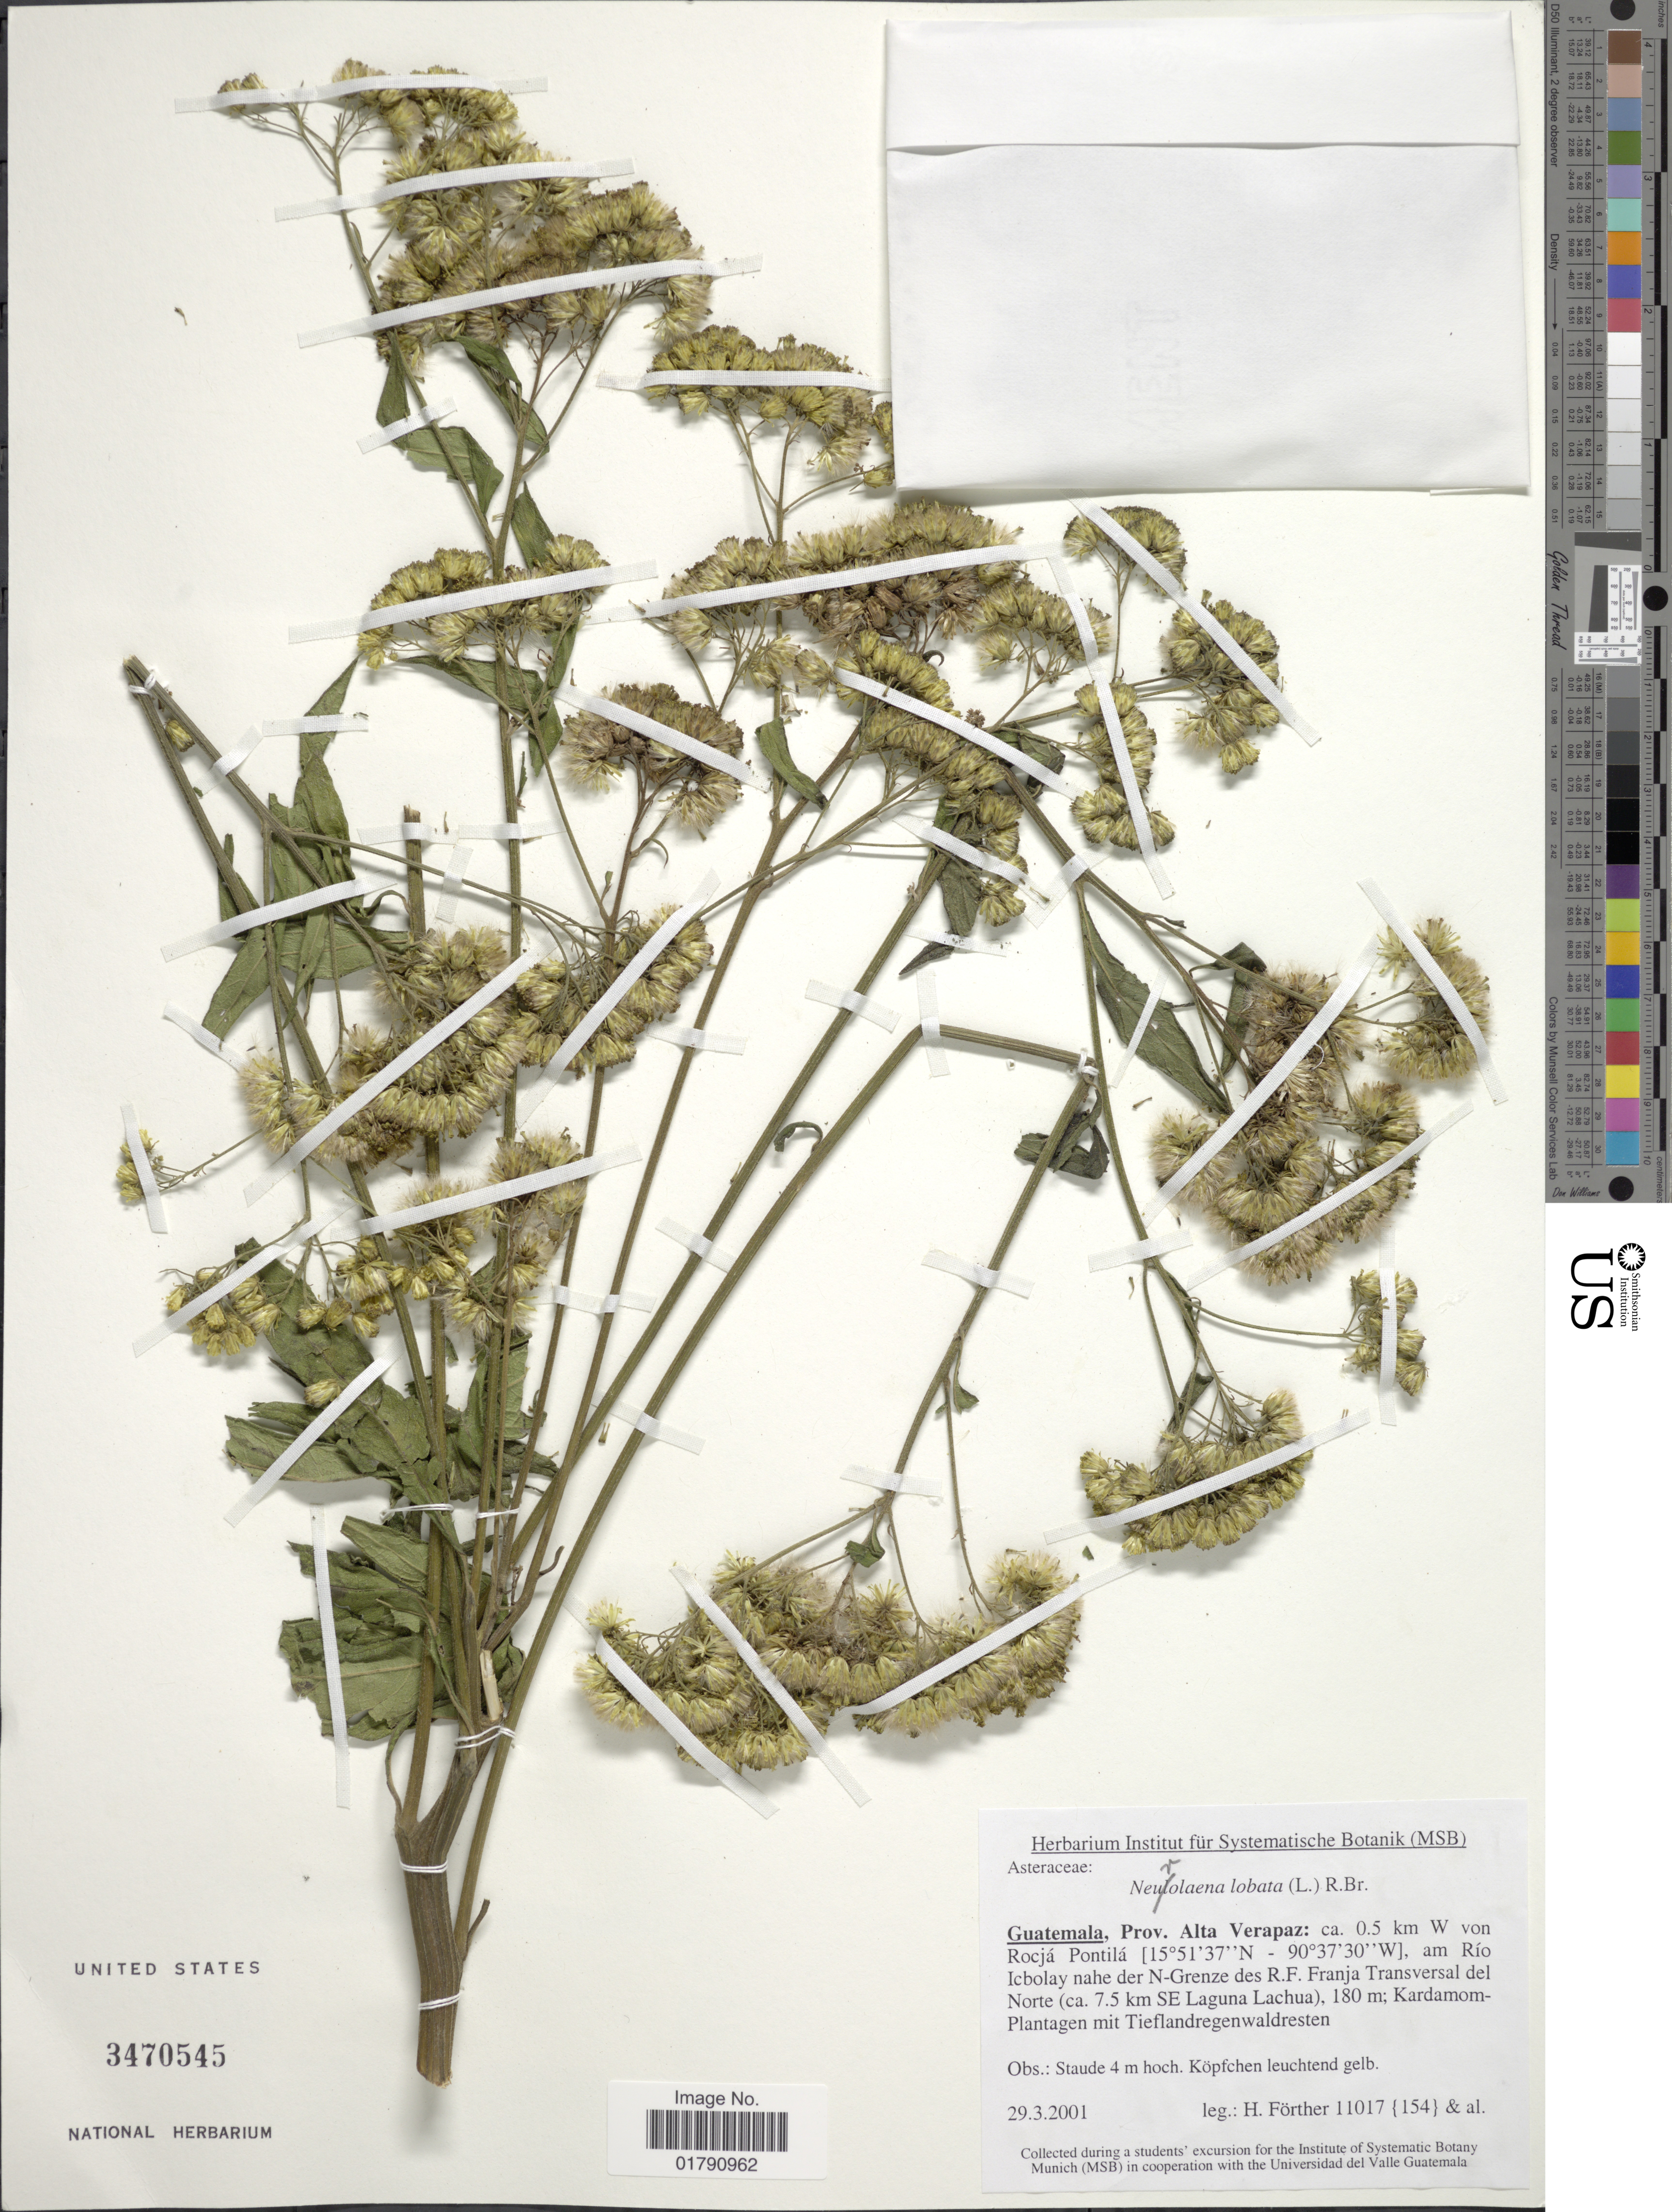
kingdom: Plantae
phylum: Tracheophyta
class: Magnoliopsida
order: Asterales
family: Asteraceae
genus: Neurolaena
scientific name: Neurolaena lobata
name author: (L.) R. Br. ex Cass.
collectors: H. Förther & et al.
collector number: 11017/154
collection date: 2001-03-29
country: Guatemala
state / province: Alta Verapaz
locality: Ca 0.5 km W von Rocja Pontila, am Rio Icbolay nahe der N-Grenze des R. F. Franja Transversal del Norte (ca 7.5 km SE Laguna Lachua)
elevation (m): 180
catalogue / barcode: US 3470545